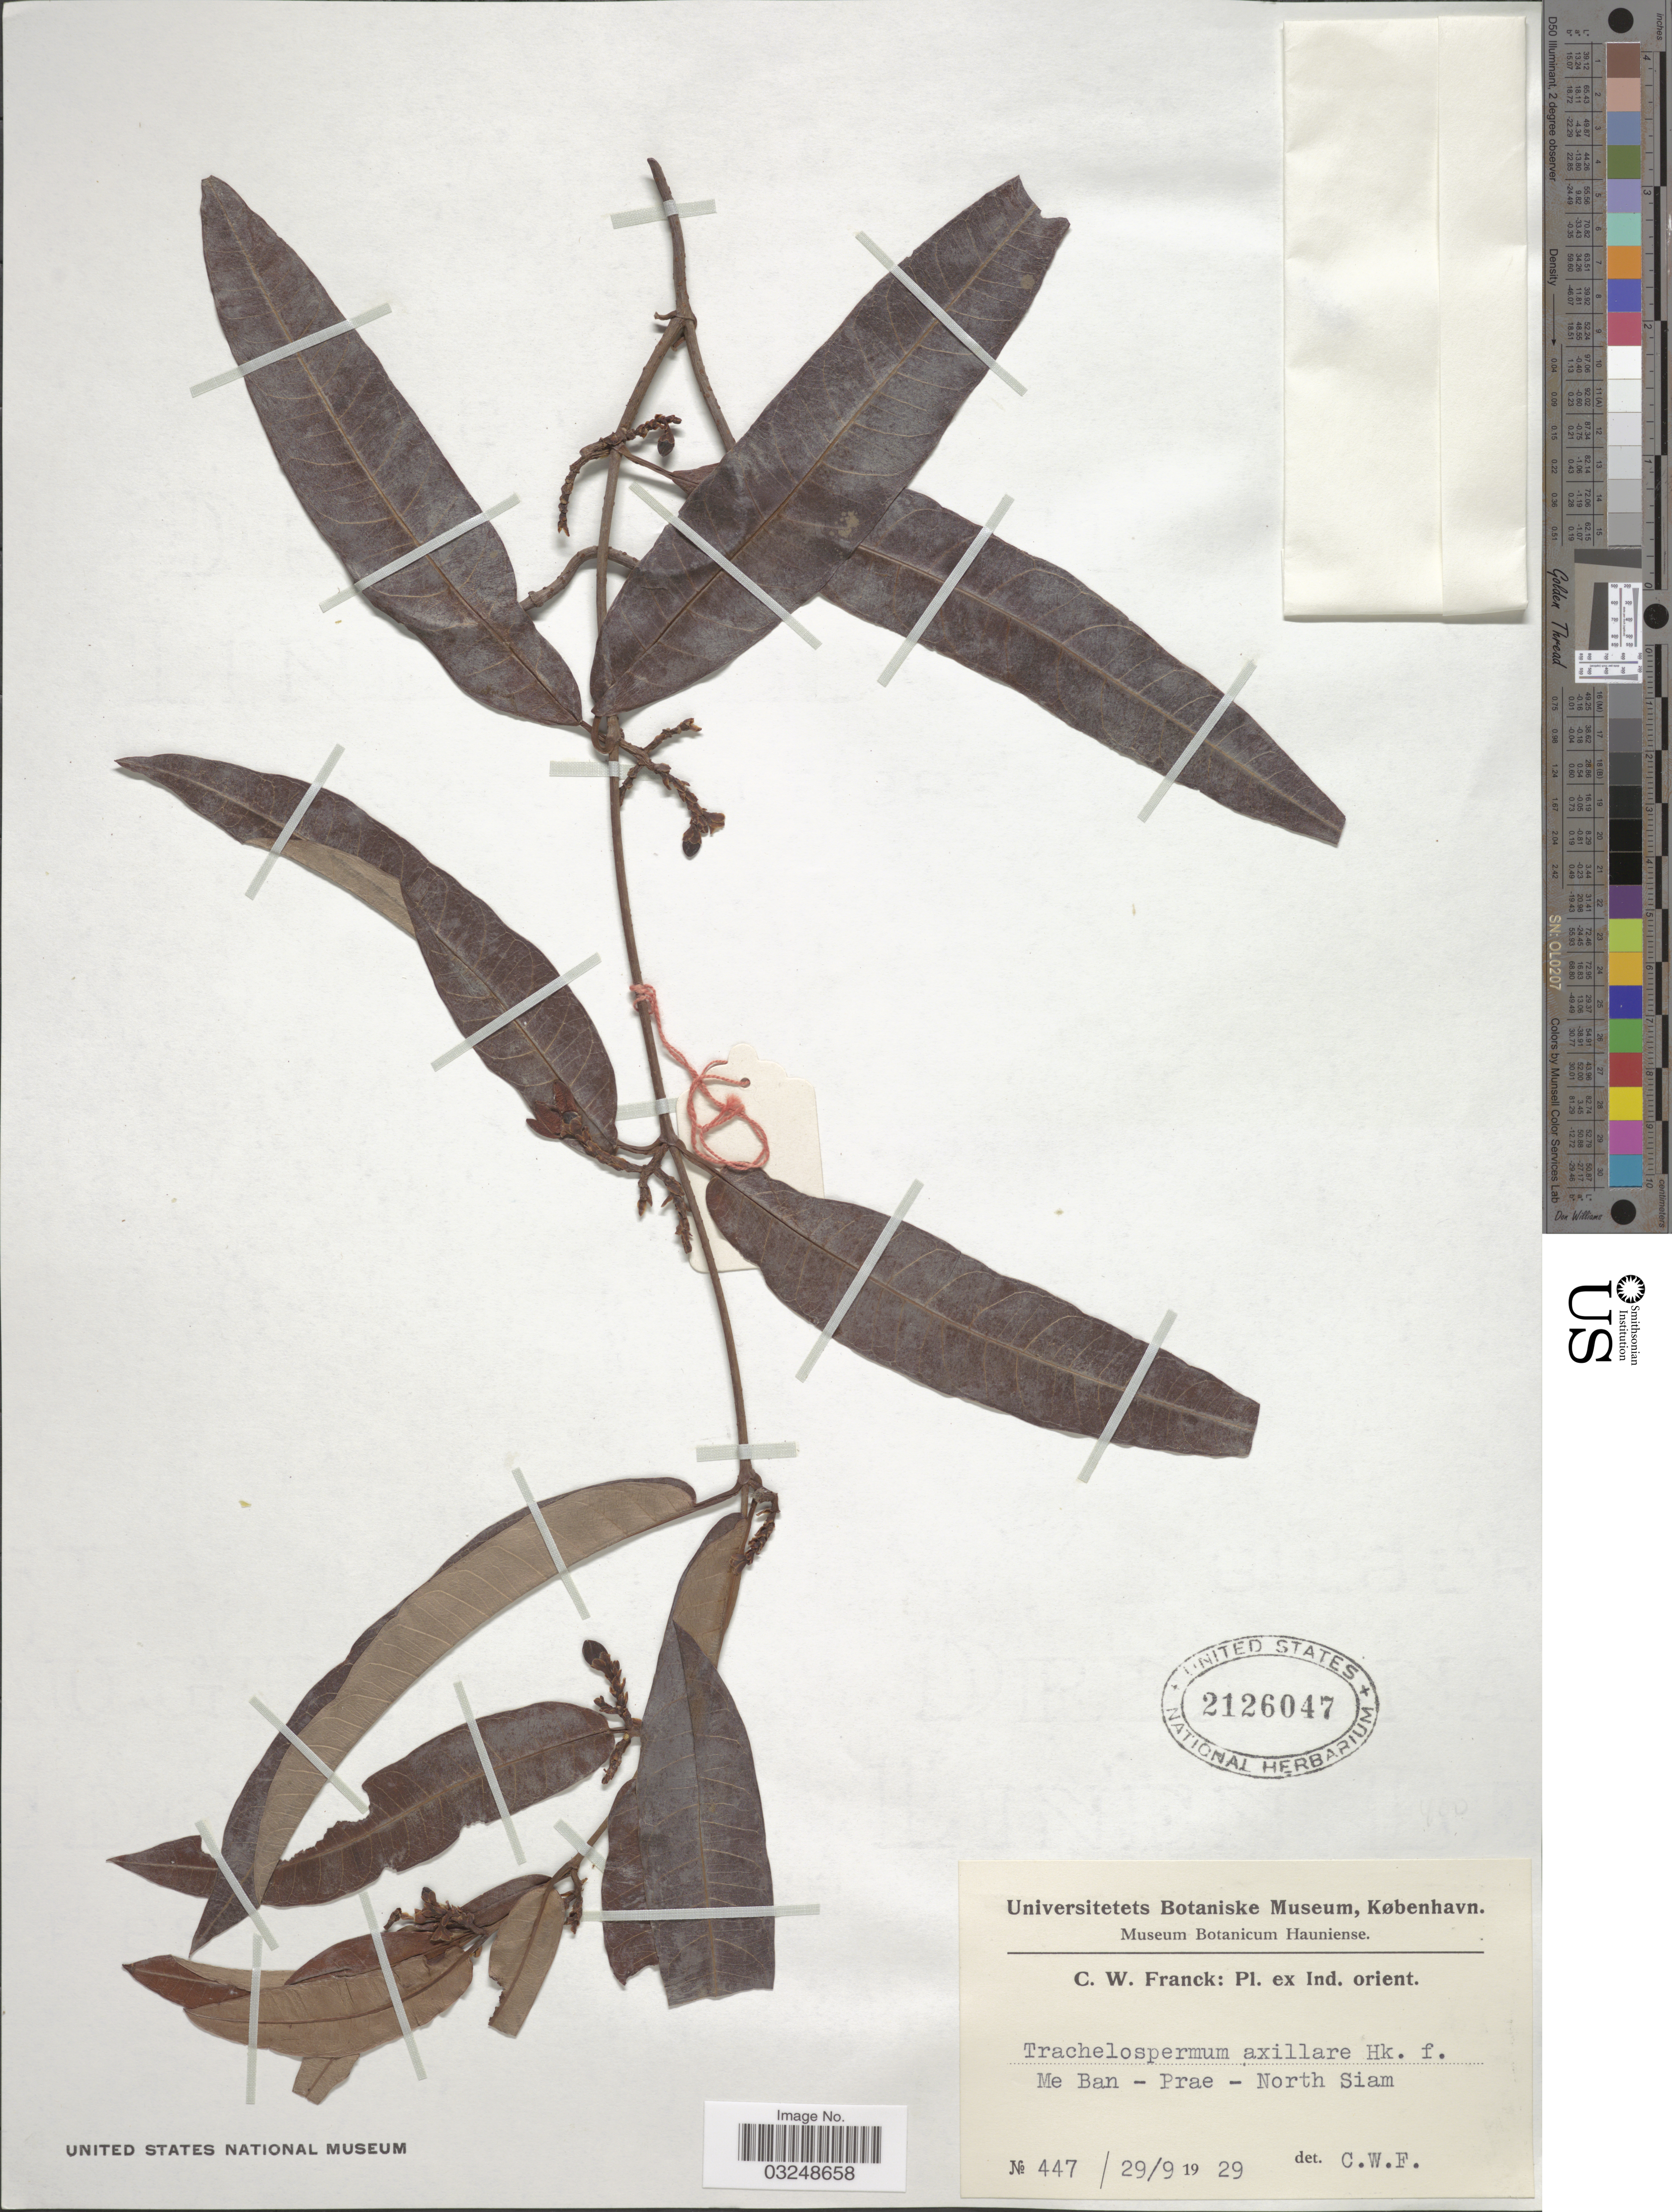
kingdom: Plantae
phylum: Tracheophyta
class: Magnoliopsida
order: Gentianales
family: Apocynaceae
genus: Trachelospermum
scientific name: Trachelospermum axillare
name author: Hook. f.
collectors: C. Franck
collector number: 447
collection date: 1929-09-29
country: Thailand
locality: Ex Ind. orient., Me Ban - Prae - North Siam.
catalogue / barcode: US 2126047